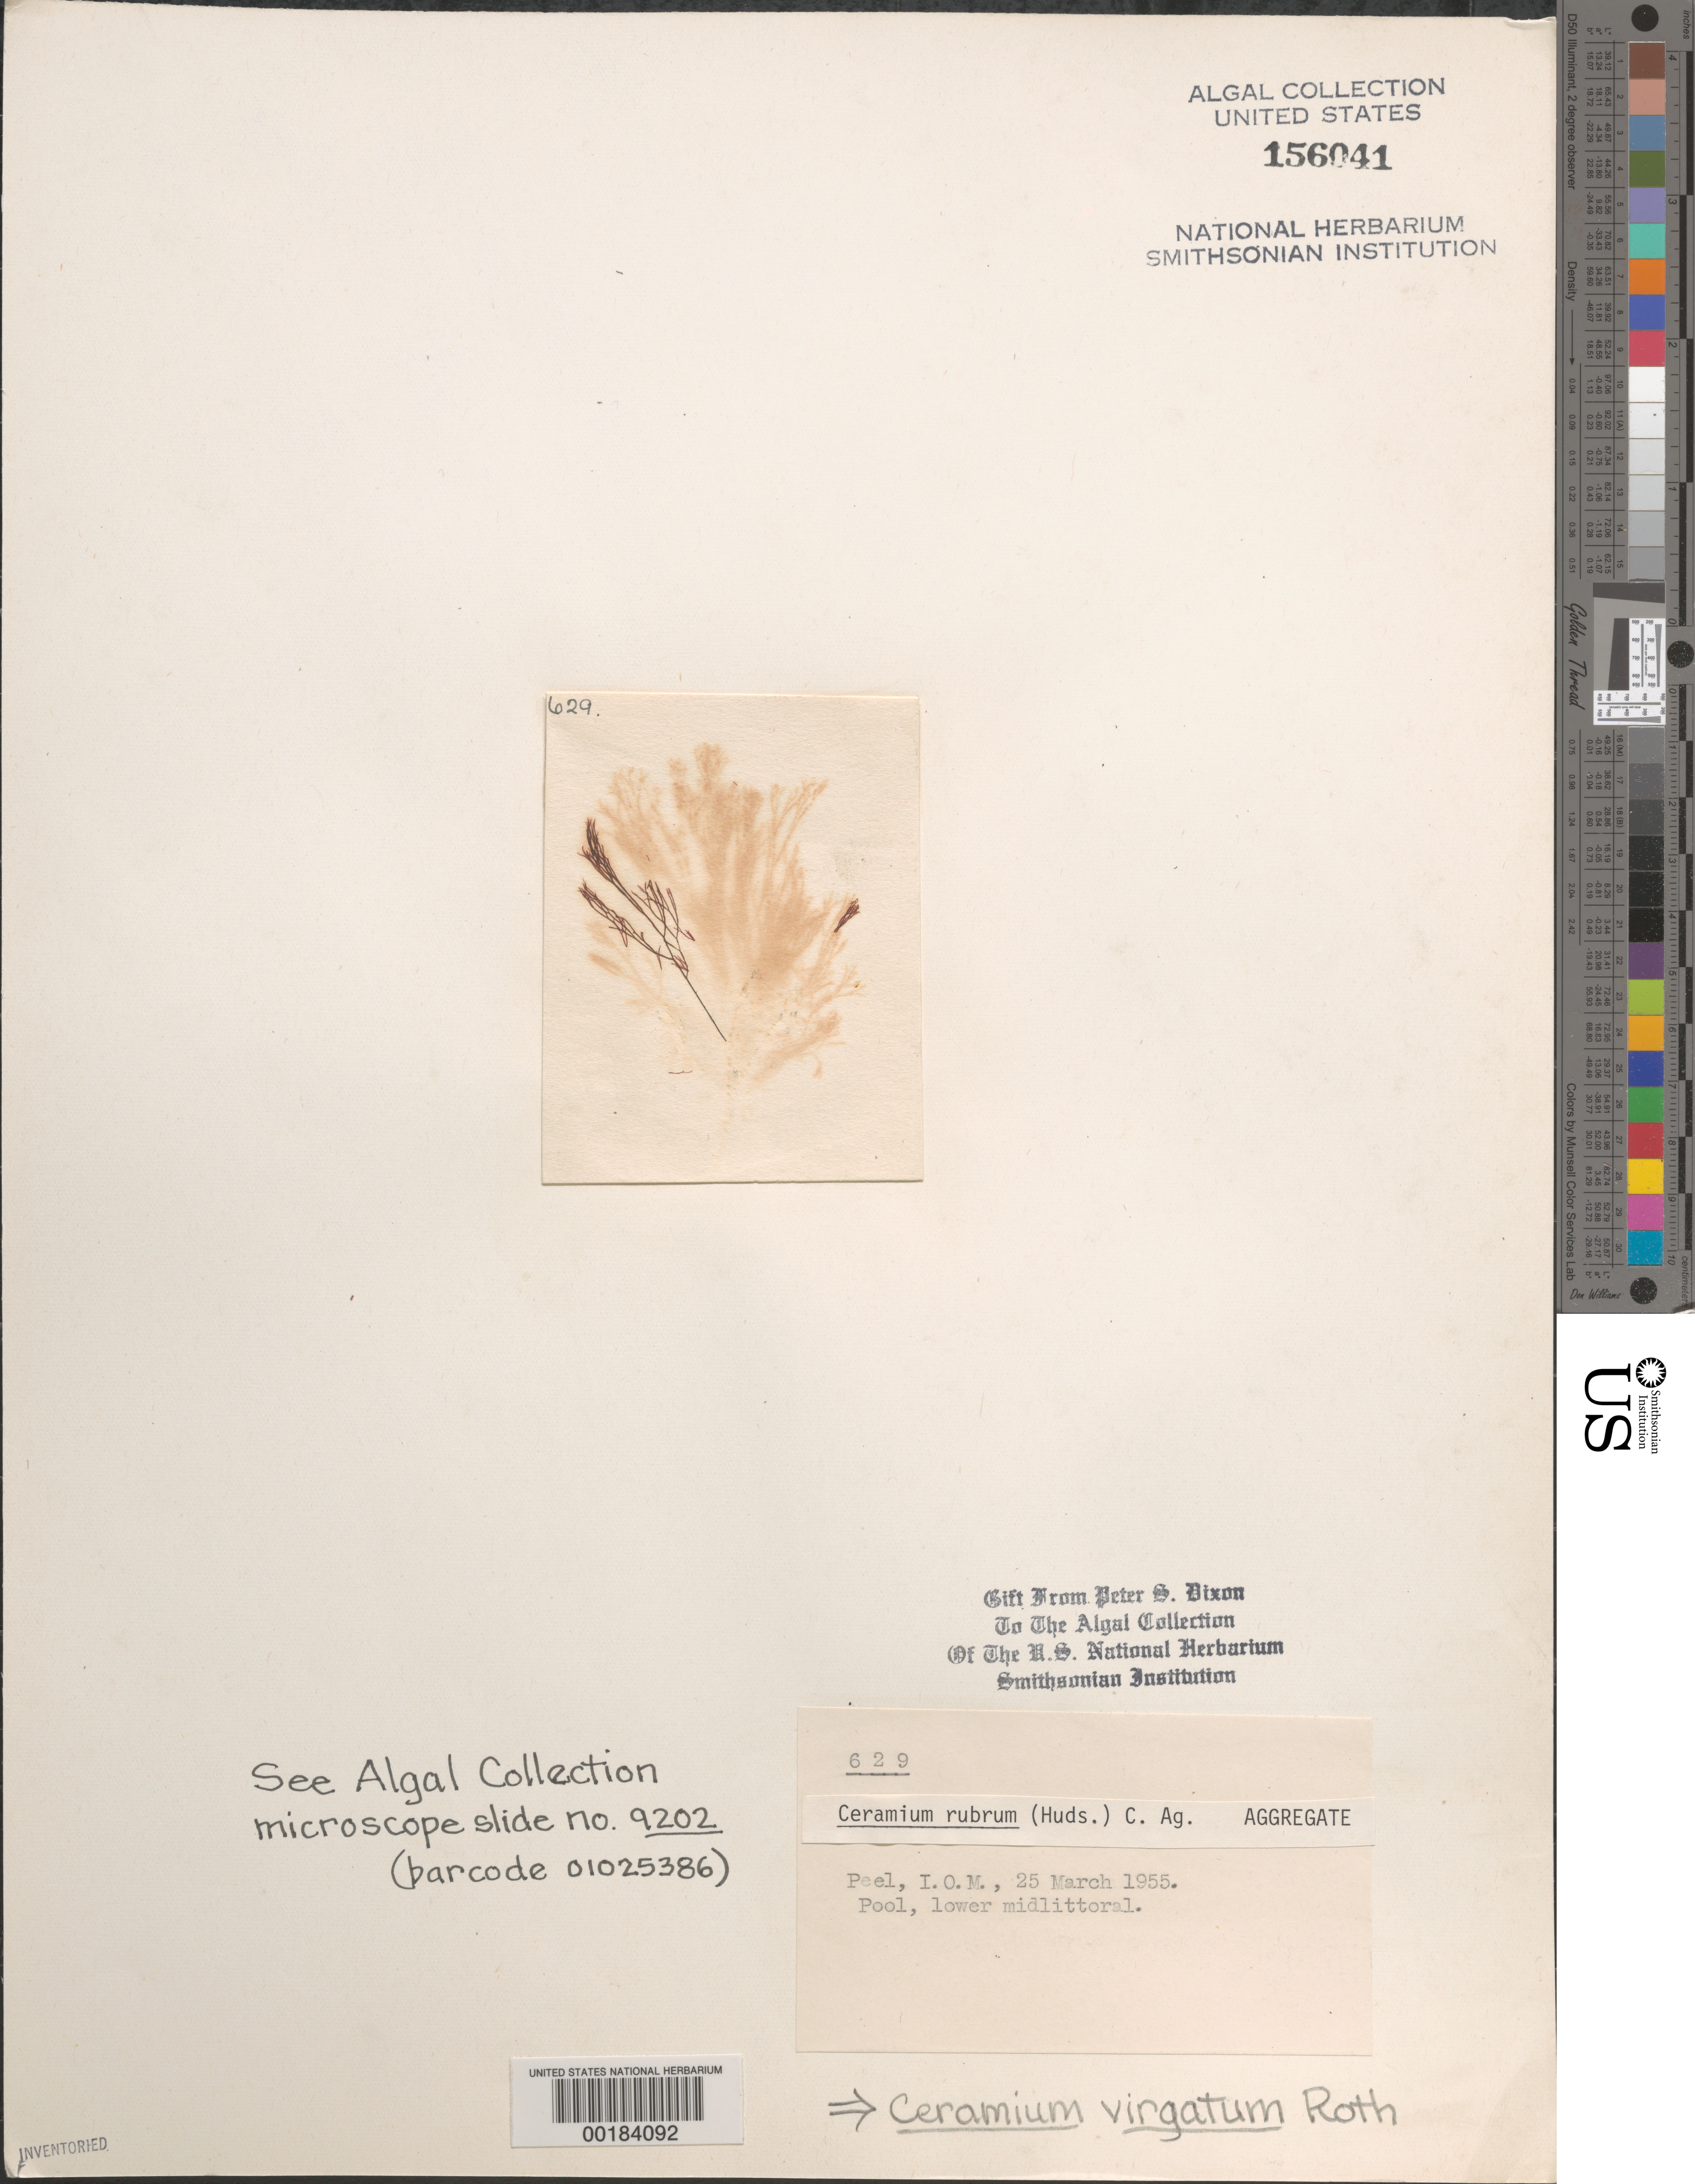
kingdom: Plantae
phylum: Rhodophyta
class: Florideophyceae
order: Ceramiales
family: Ceramiaceae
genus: Ceramium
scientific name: Ceramium virgatum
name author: Roth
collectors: P. S. Dixon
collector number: PSD 629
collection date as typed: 25 Mar 1955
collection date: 1955-03-25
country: United Kingdom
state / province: England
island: Isle of Man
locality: Peel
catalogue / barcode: US 156041